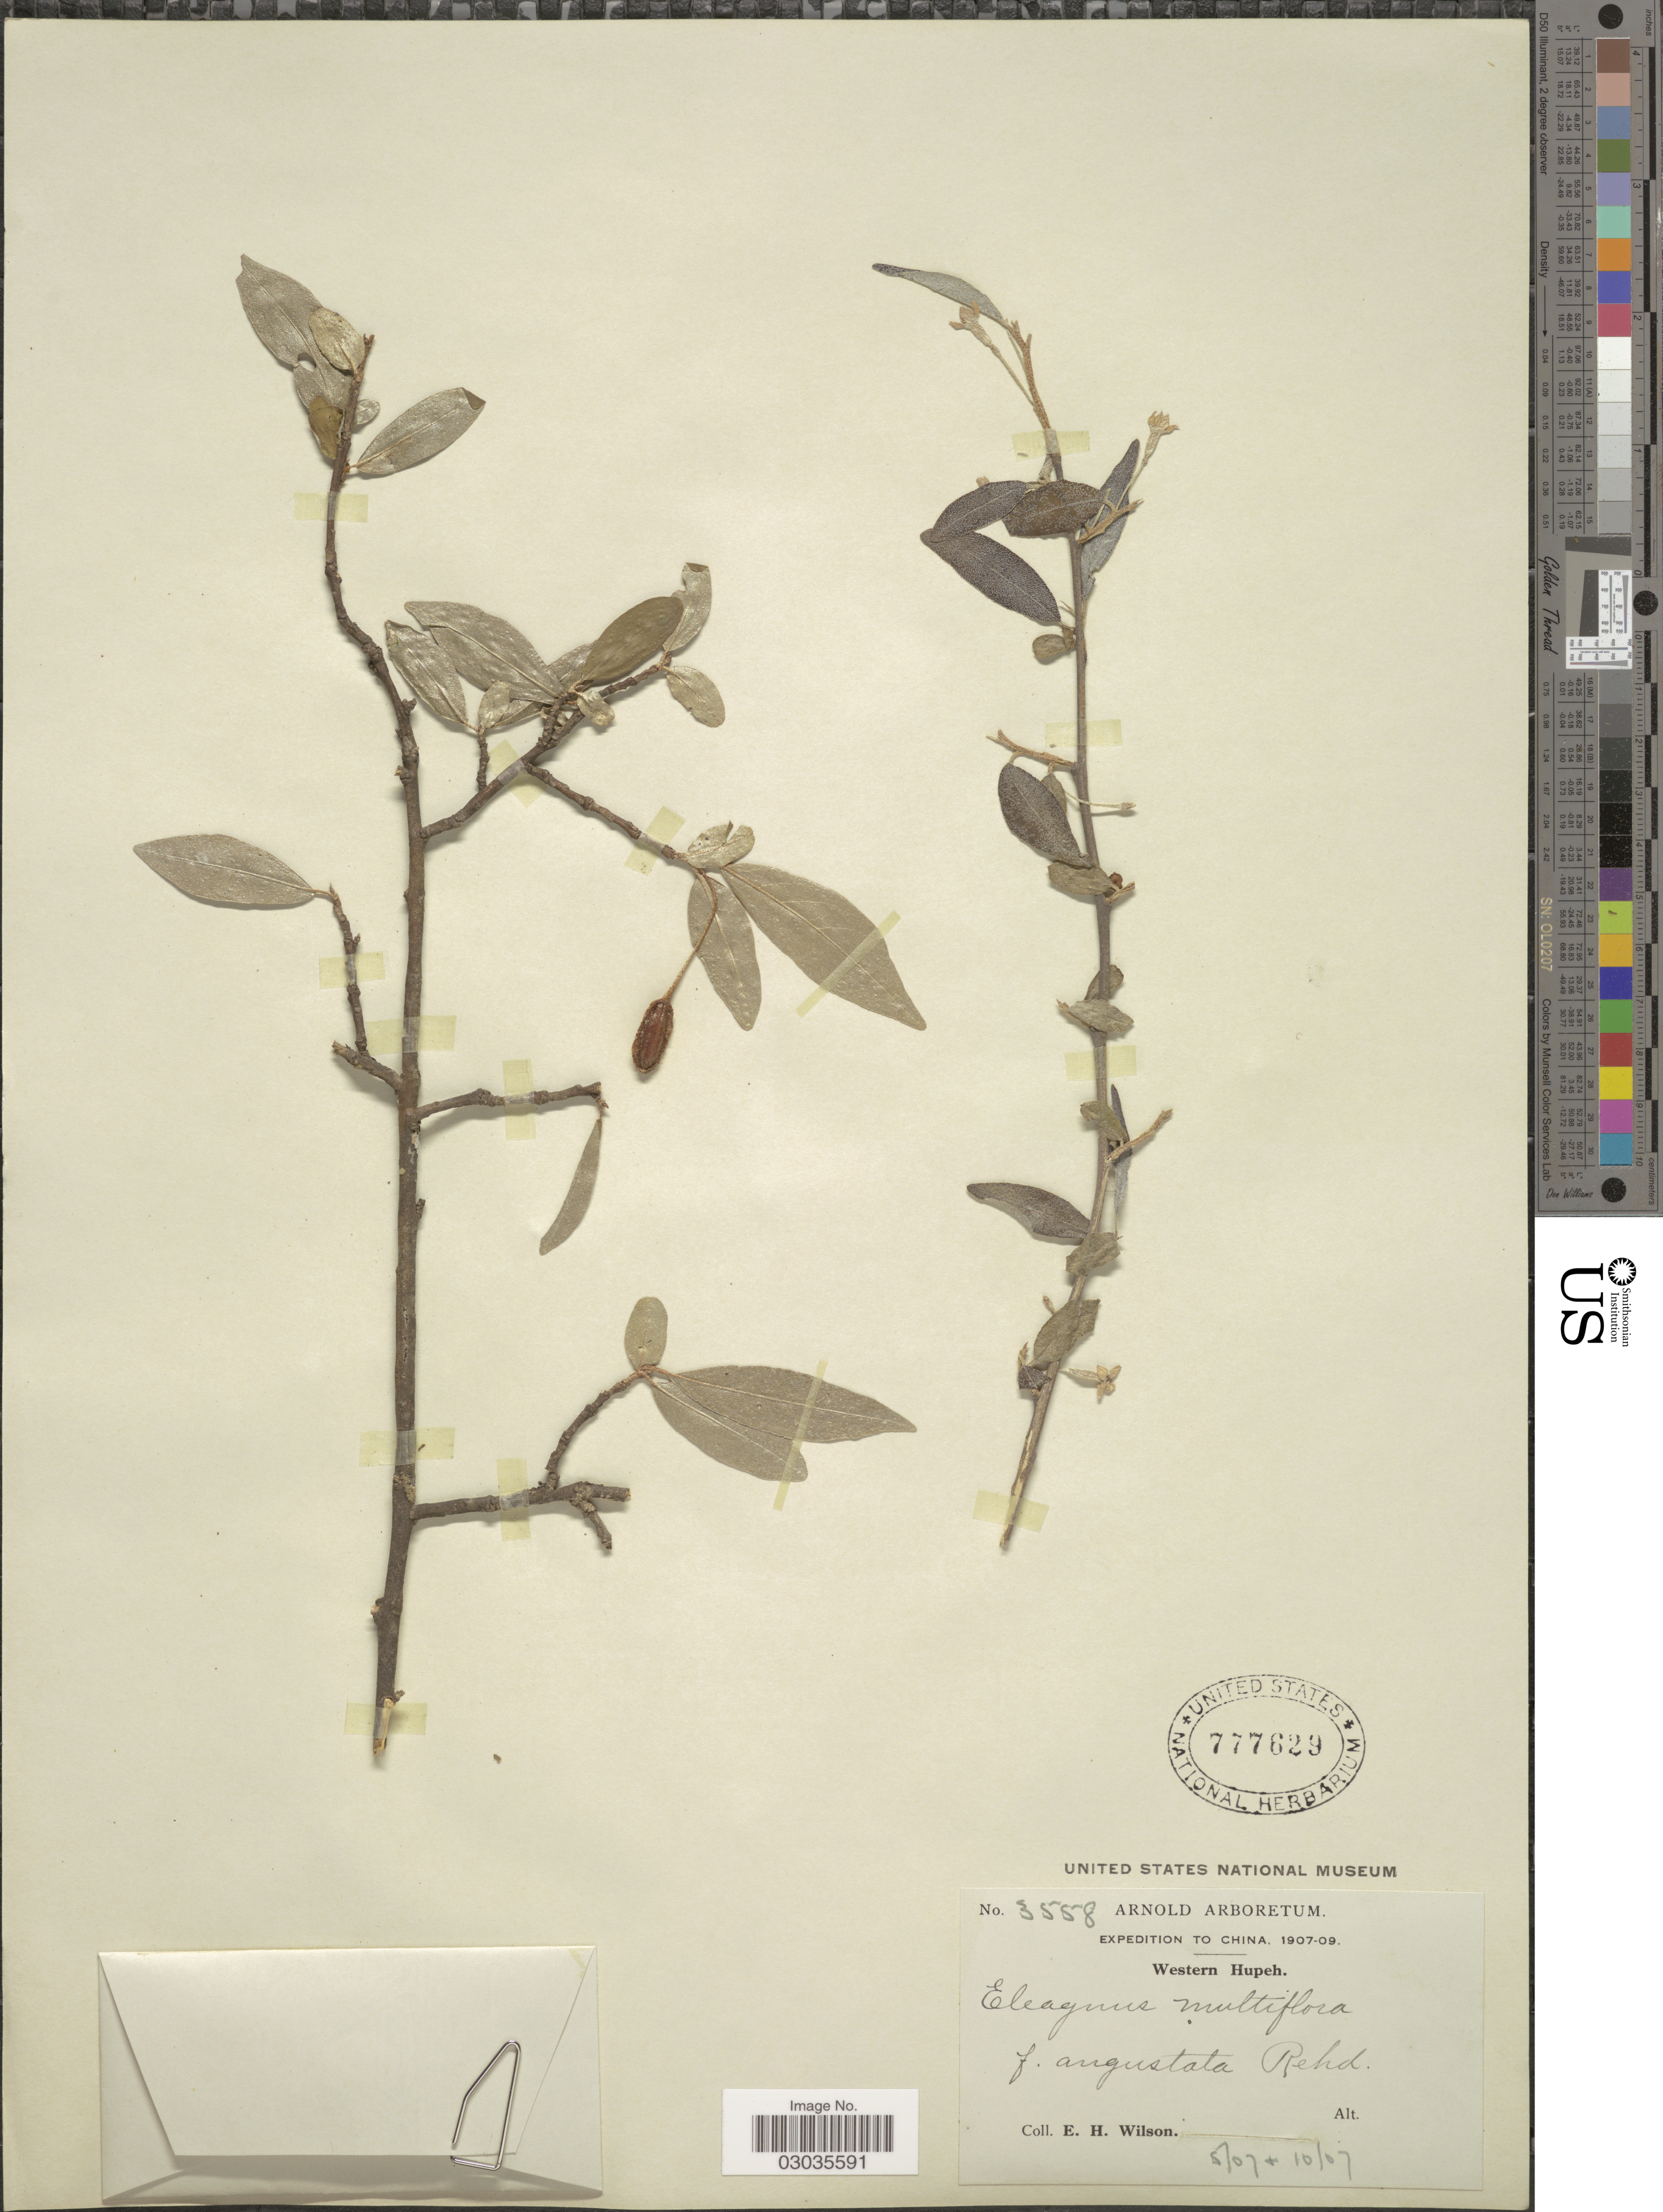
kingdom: Plantae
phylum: Tracheophyta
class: Magnoliopsida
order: Rosales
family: Elaeagnaceae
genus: Elaeagnus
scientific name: Elaeagnus multiflora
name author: Thunb.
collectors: E. Wilson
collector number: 3558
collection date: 1907-05/1907-10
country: China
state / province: Hubei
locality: Western Hupeh.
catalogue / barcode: US 777629